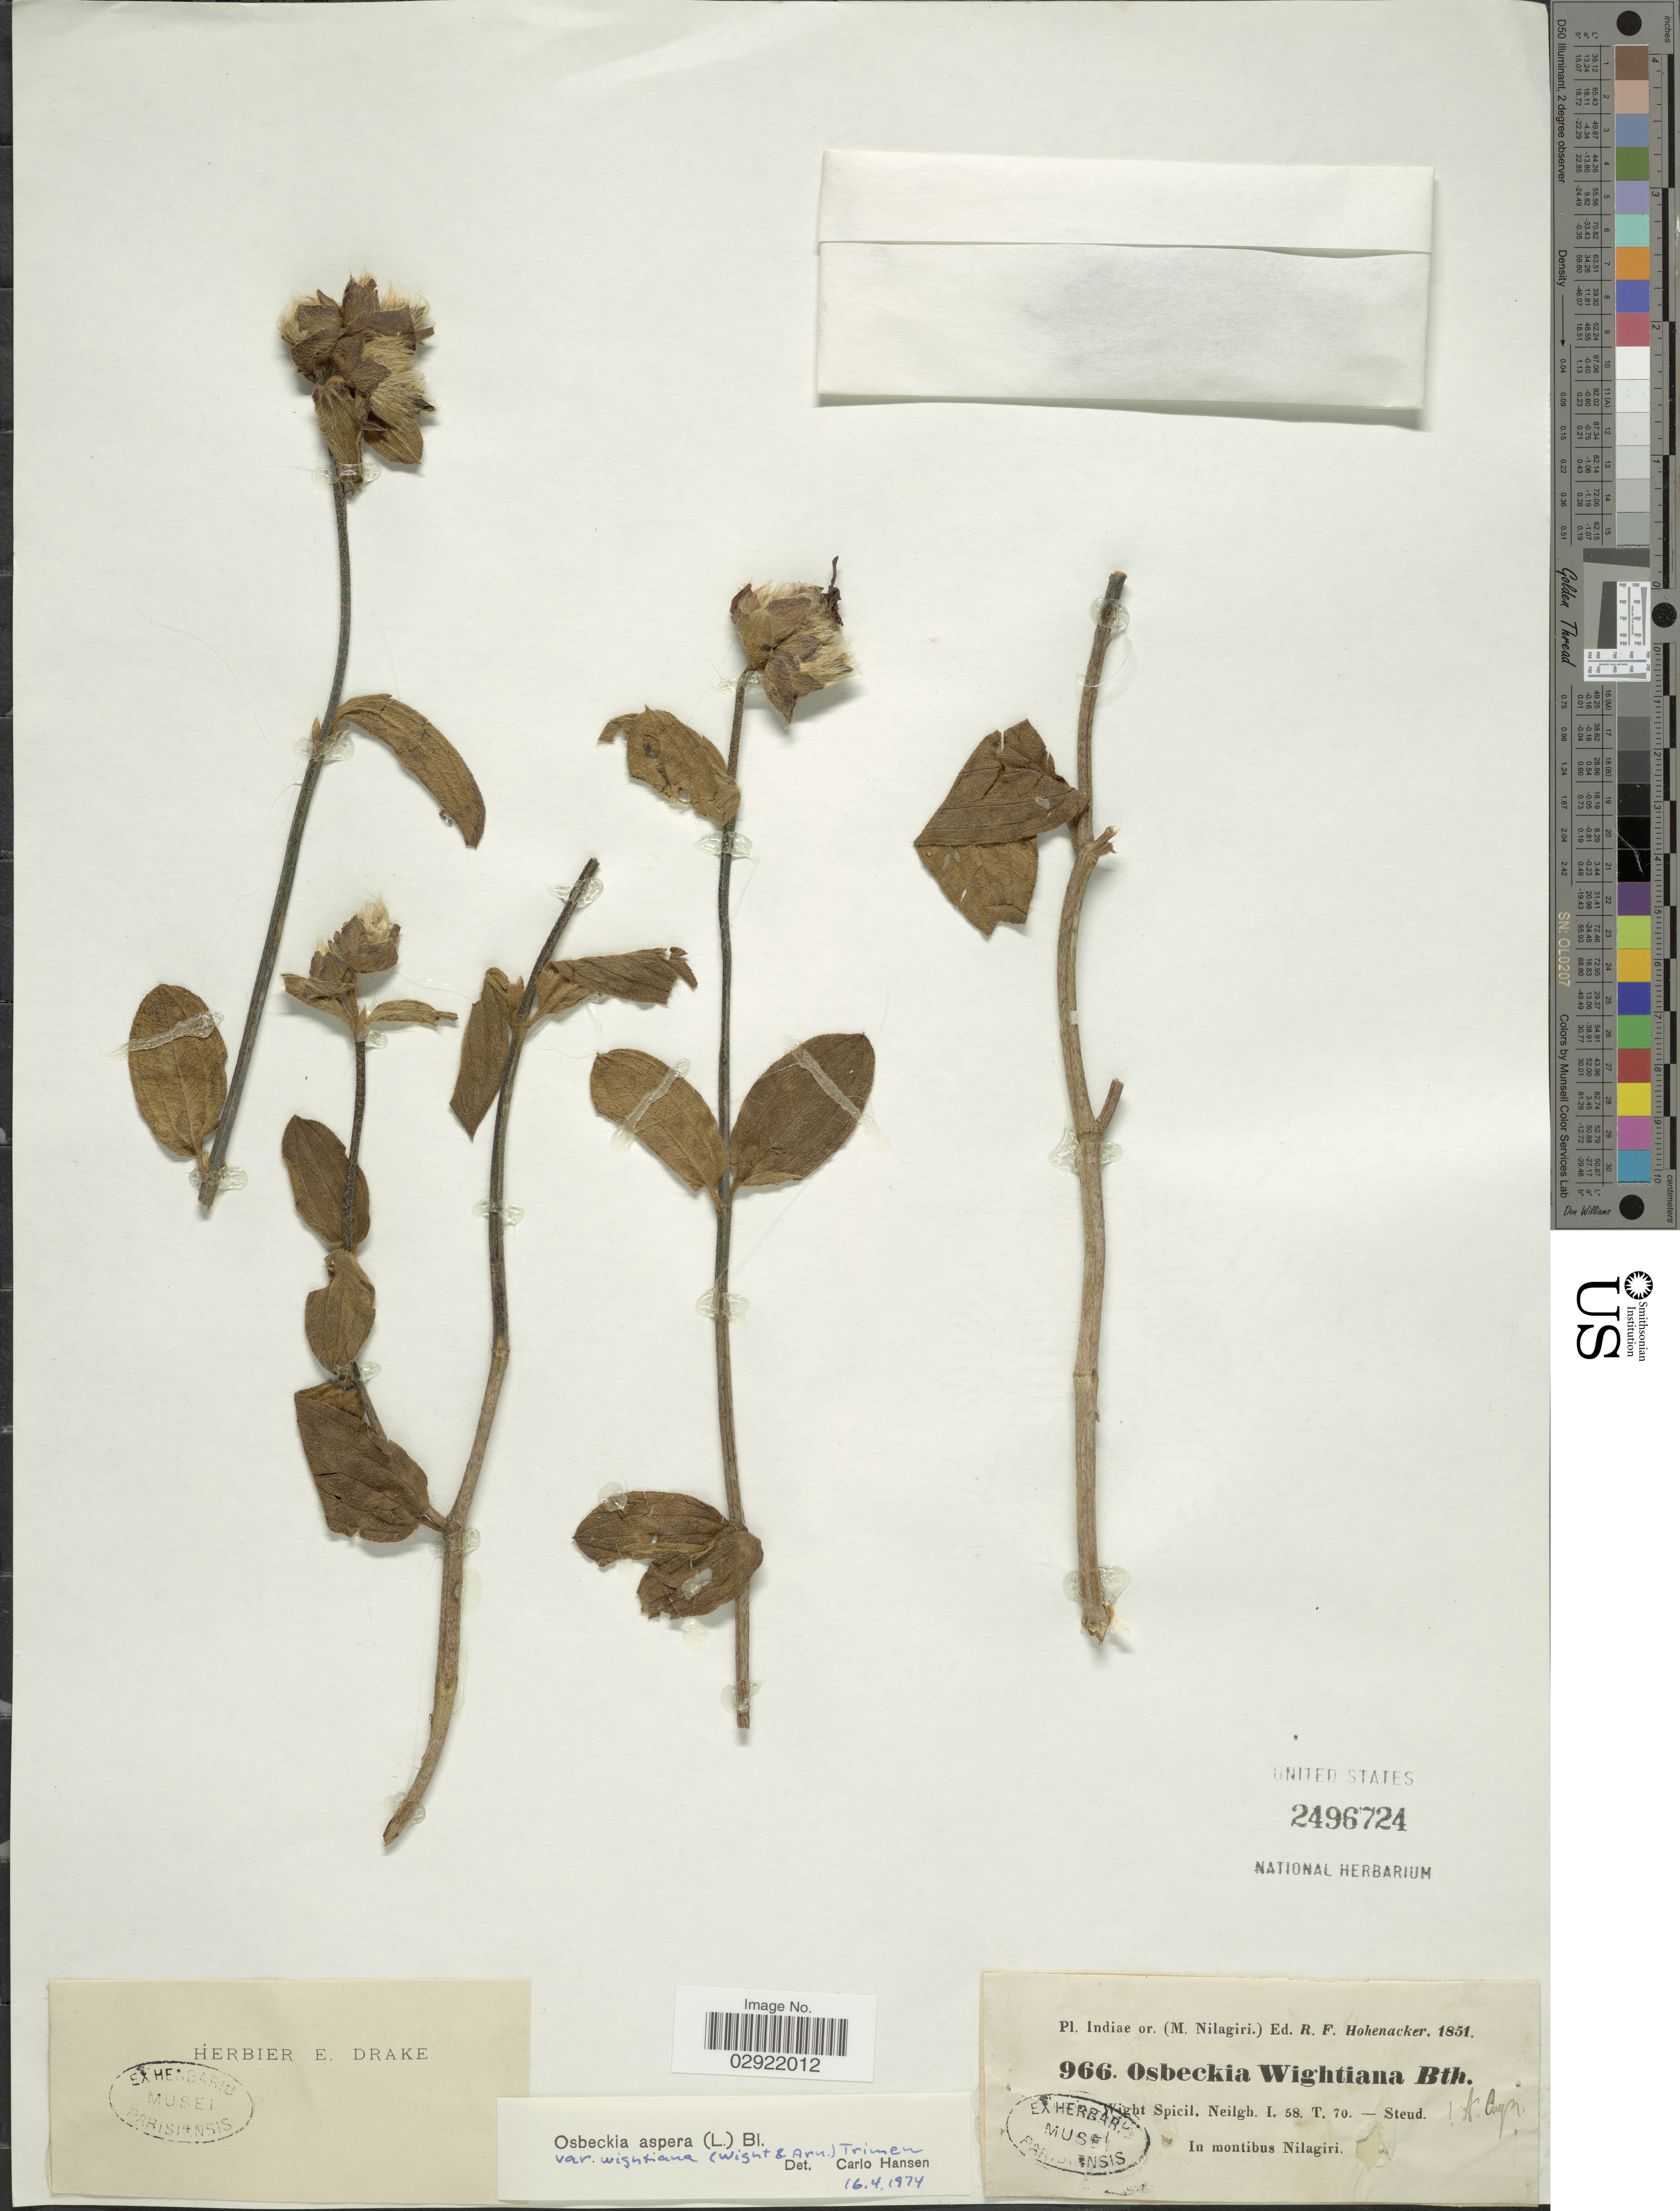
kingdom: Plantae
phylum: Tracheophyta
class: Magnoliopsida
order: Myrtales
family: Melastomataceae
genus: Osbeckia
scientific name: Osbeckia aspera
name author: Blume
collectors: R. F. Hohenacker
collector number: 966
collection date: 1851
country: India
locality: In montibus Nilagiri. Indiae or. (M. Nilagiri).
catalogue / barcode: US 2496724